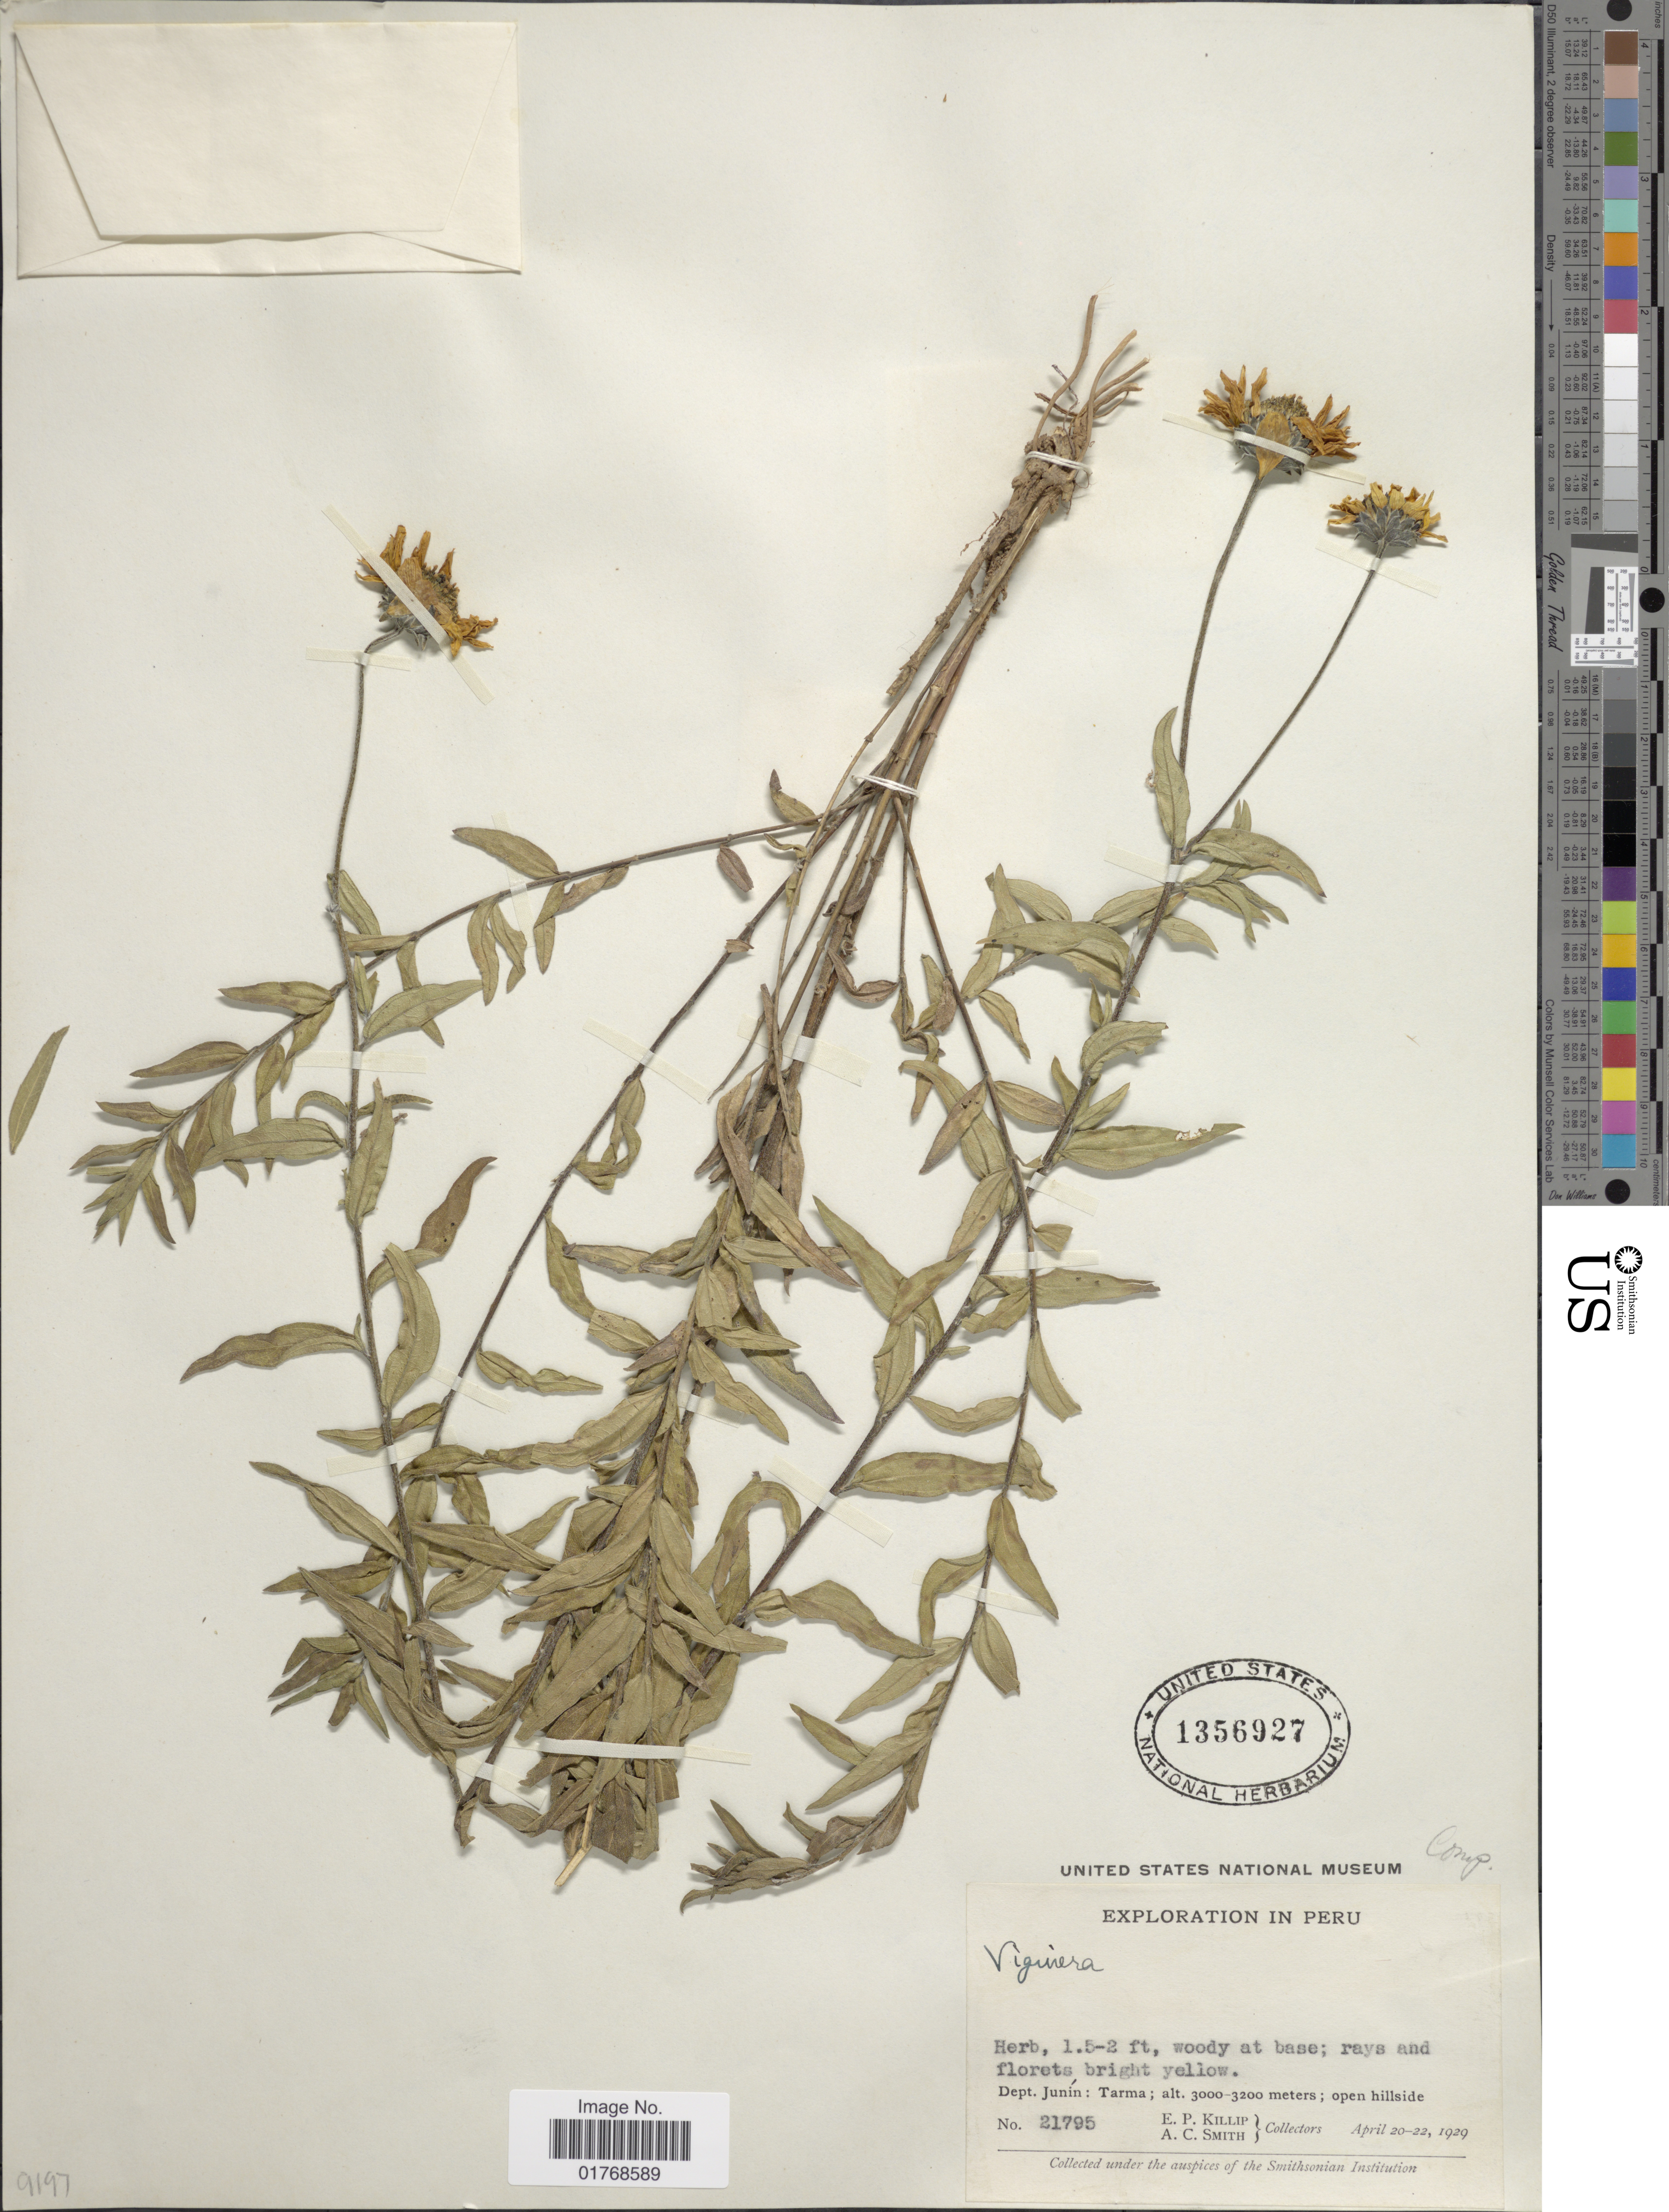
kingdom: Plantae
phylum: Tracheophyta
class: Magnoliopsida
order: Asterales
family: Asteraceae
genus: Viguiera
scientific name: Viguiera fusiformis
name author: S.F. Blake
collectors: E. P. Killip & A. C. Smith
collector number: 21795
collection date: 1929-04-20/1929-04-22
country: Peru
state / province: Junín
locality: Dept. Junín: Tarma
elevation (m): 3000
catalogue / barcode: US 1356927